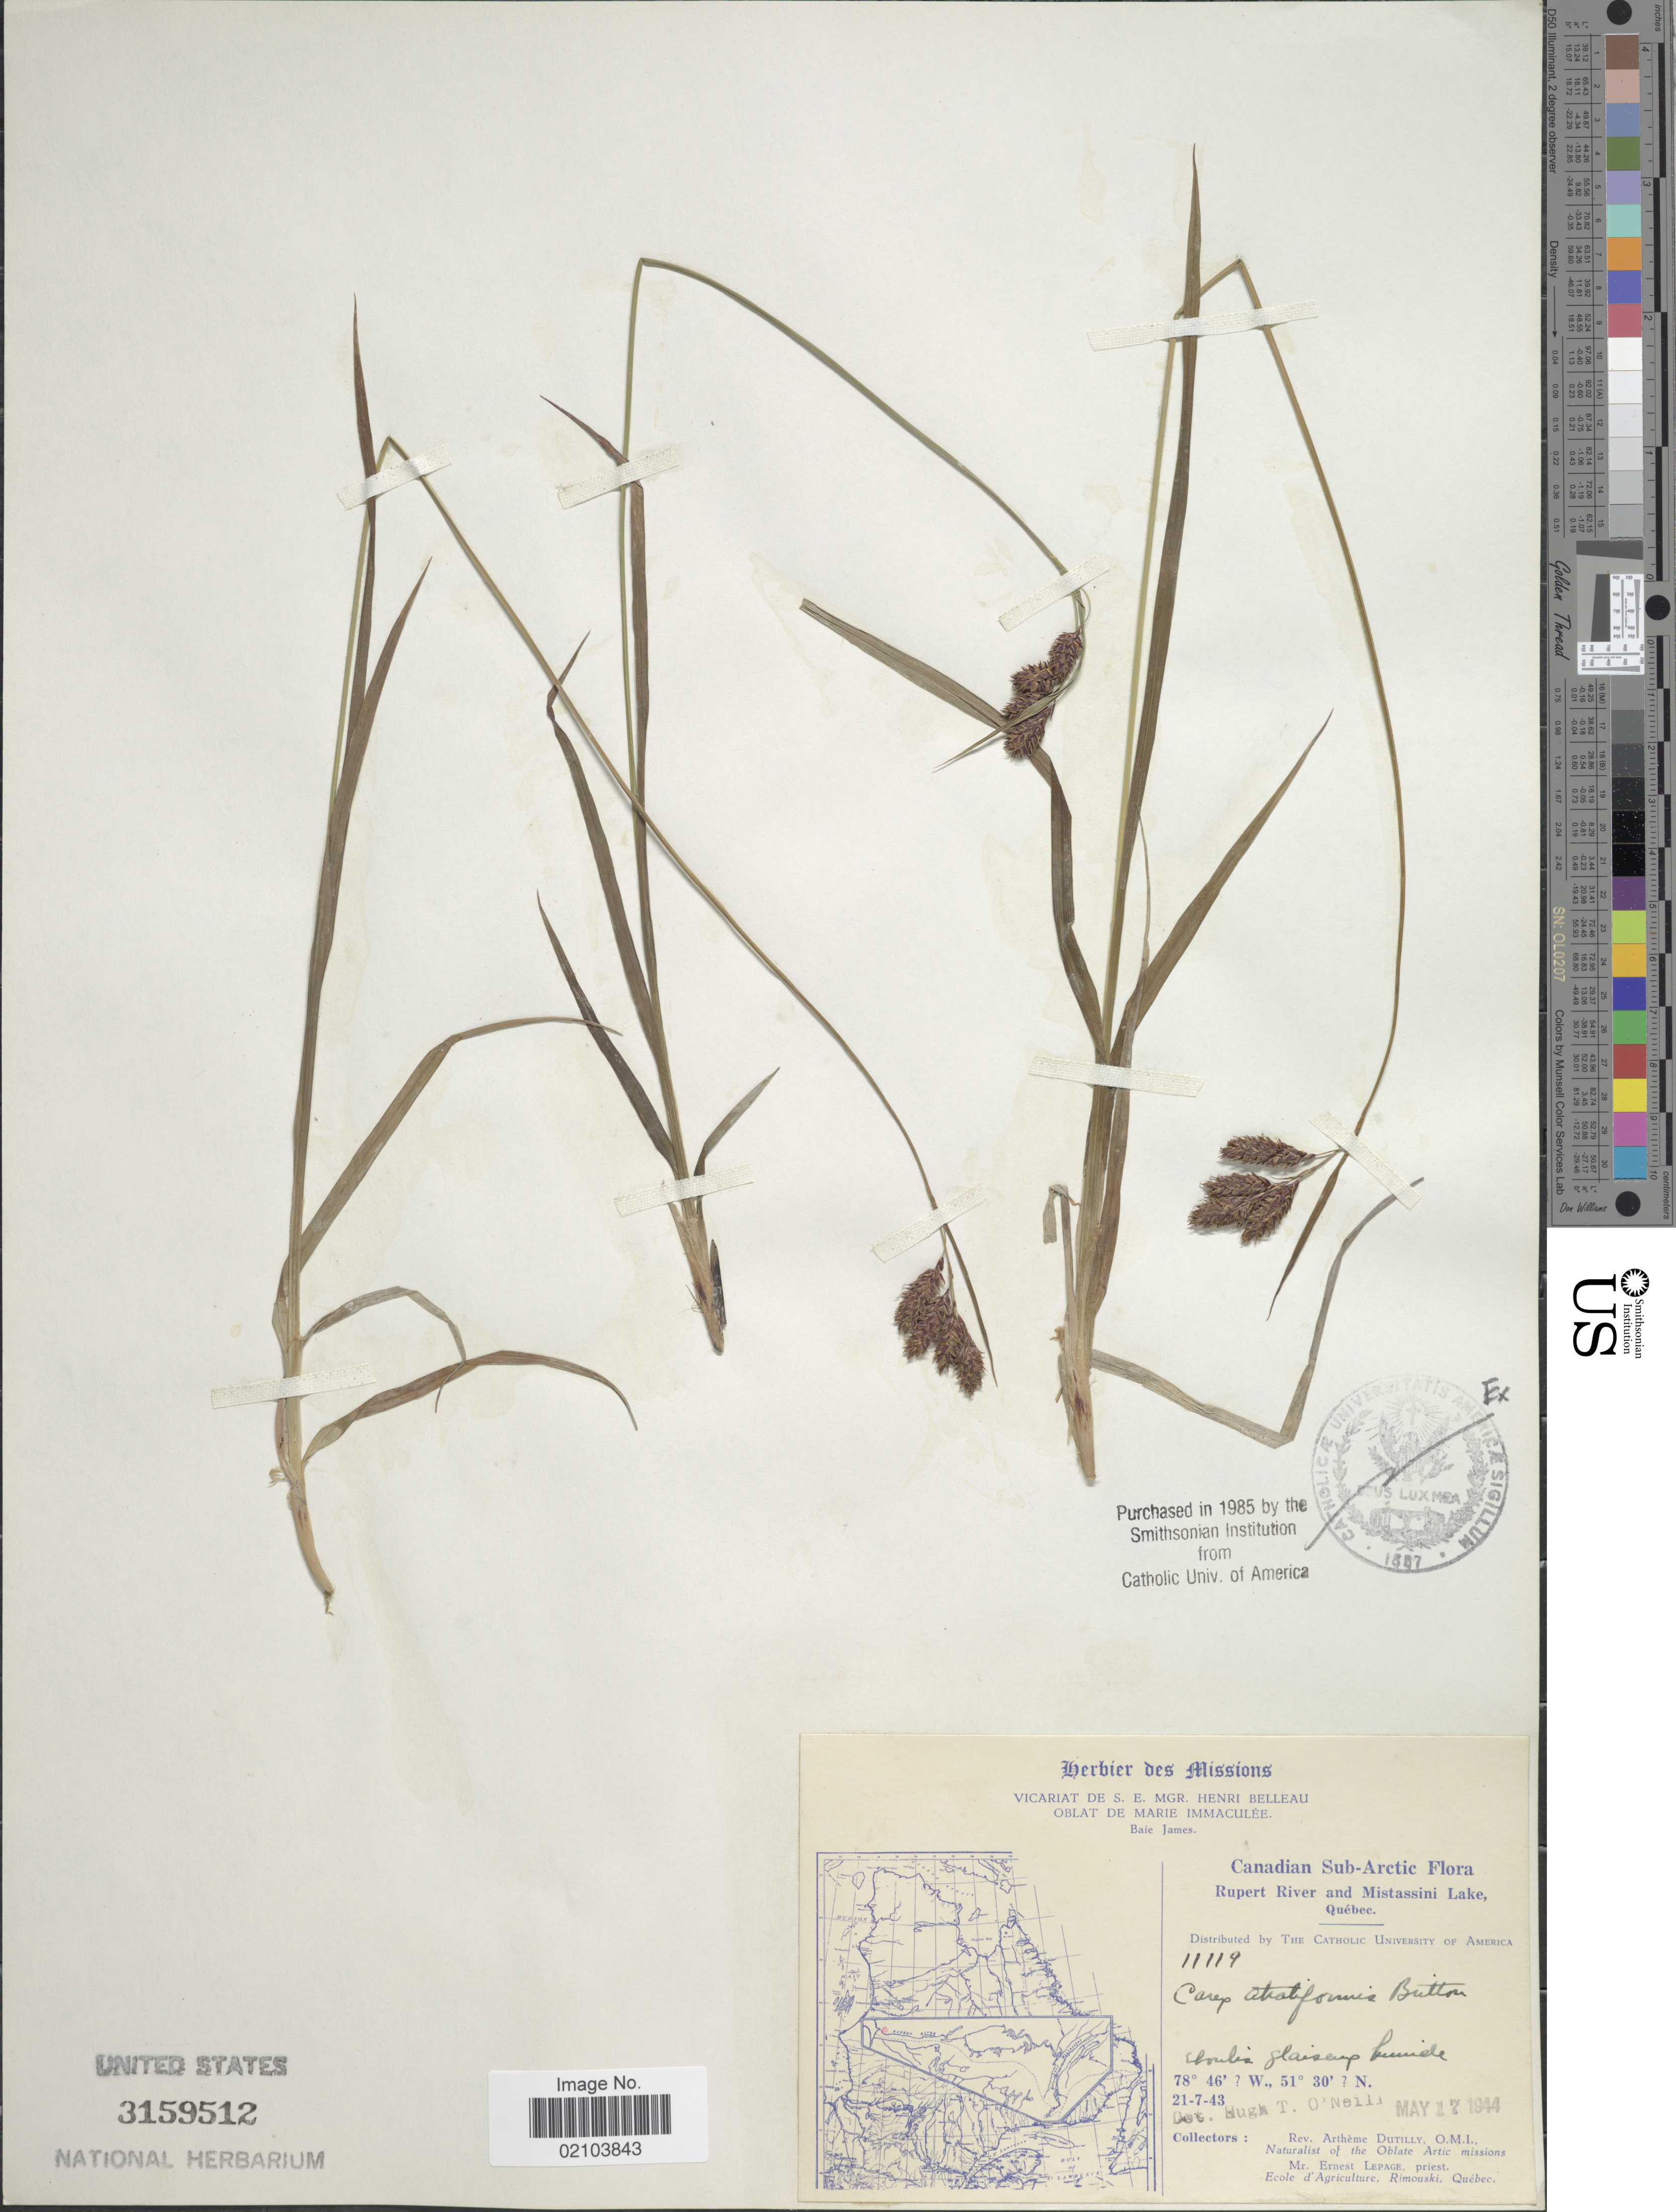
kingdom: Plantae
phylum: Tracheophyta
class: Liliopsida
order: Poales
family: Cyperaceae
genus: Carex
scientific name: Carex atratiformis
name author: Britton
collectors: A. Dutilly & E. Lepage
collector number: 11119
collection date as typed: Transcribed d/m/y: 21/7/43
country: Canada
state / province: Quebec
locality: Canadian Sub-Arctic. Rupert River and Mistassini Lake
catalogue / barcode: US 3159512